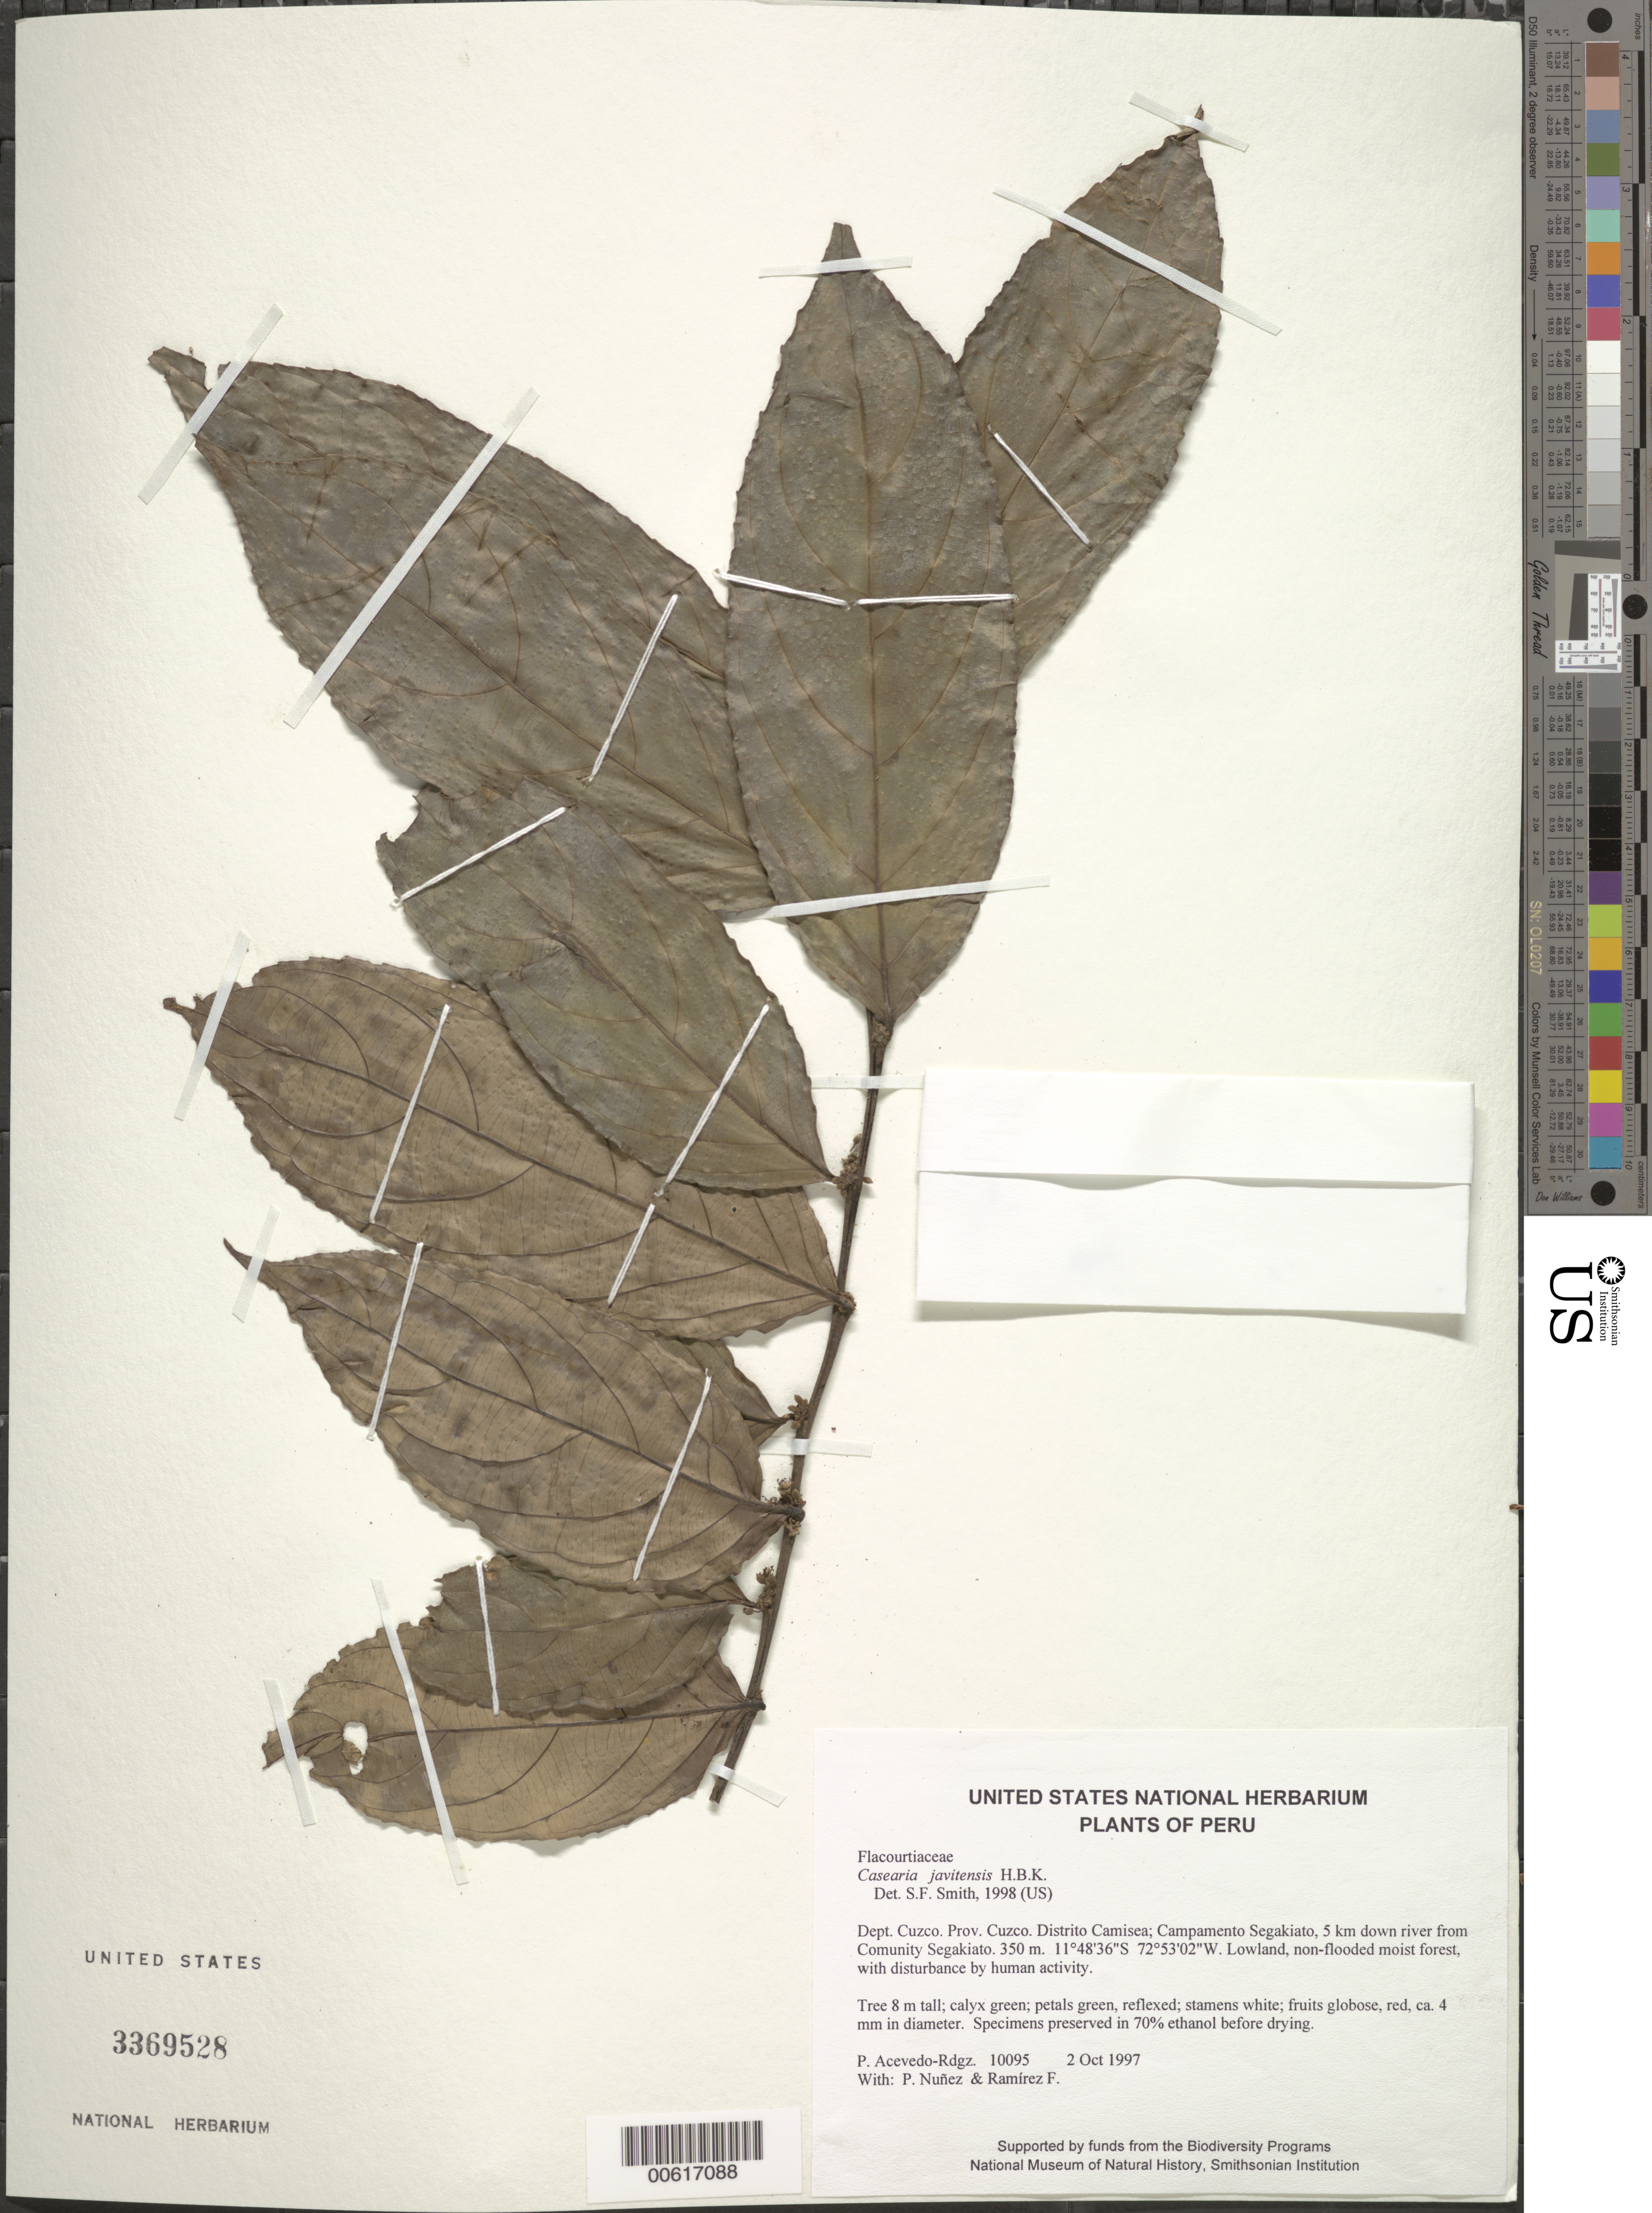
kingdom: Plantae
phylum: Tracheophyta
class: Magnoliopsida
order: Malpighiales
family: Salicaceae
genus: Piparea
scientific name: Piparea multiflora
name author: C.F. Gaertn.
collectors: P. Acevedo-Rodr., P. Nuñez V. & F. Ramirez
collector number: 10095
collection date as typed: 02 Oct 1997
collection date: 1997-10-02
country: Peru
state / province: Cusco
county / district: Cusco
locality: Distrito Camisea; Campamento Segakiato, 5 km down river from Comunity Segakiato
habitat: Lowland, non-flooded moist forest, with disturbance by human activity.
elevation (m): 350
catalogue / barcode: US 3369528